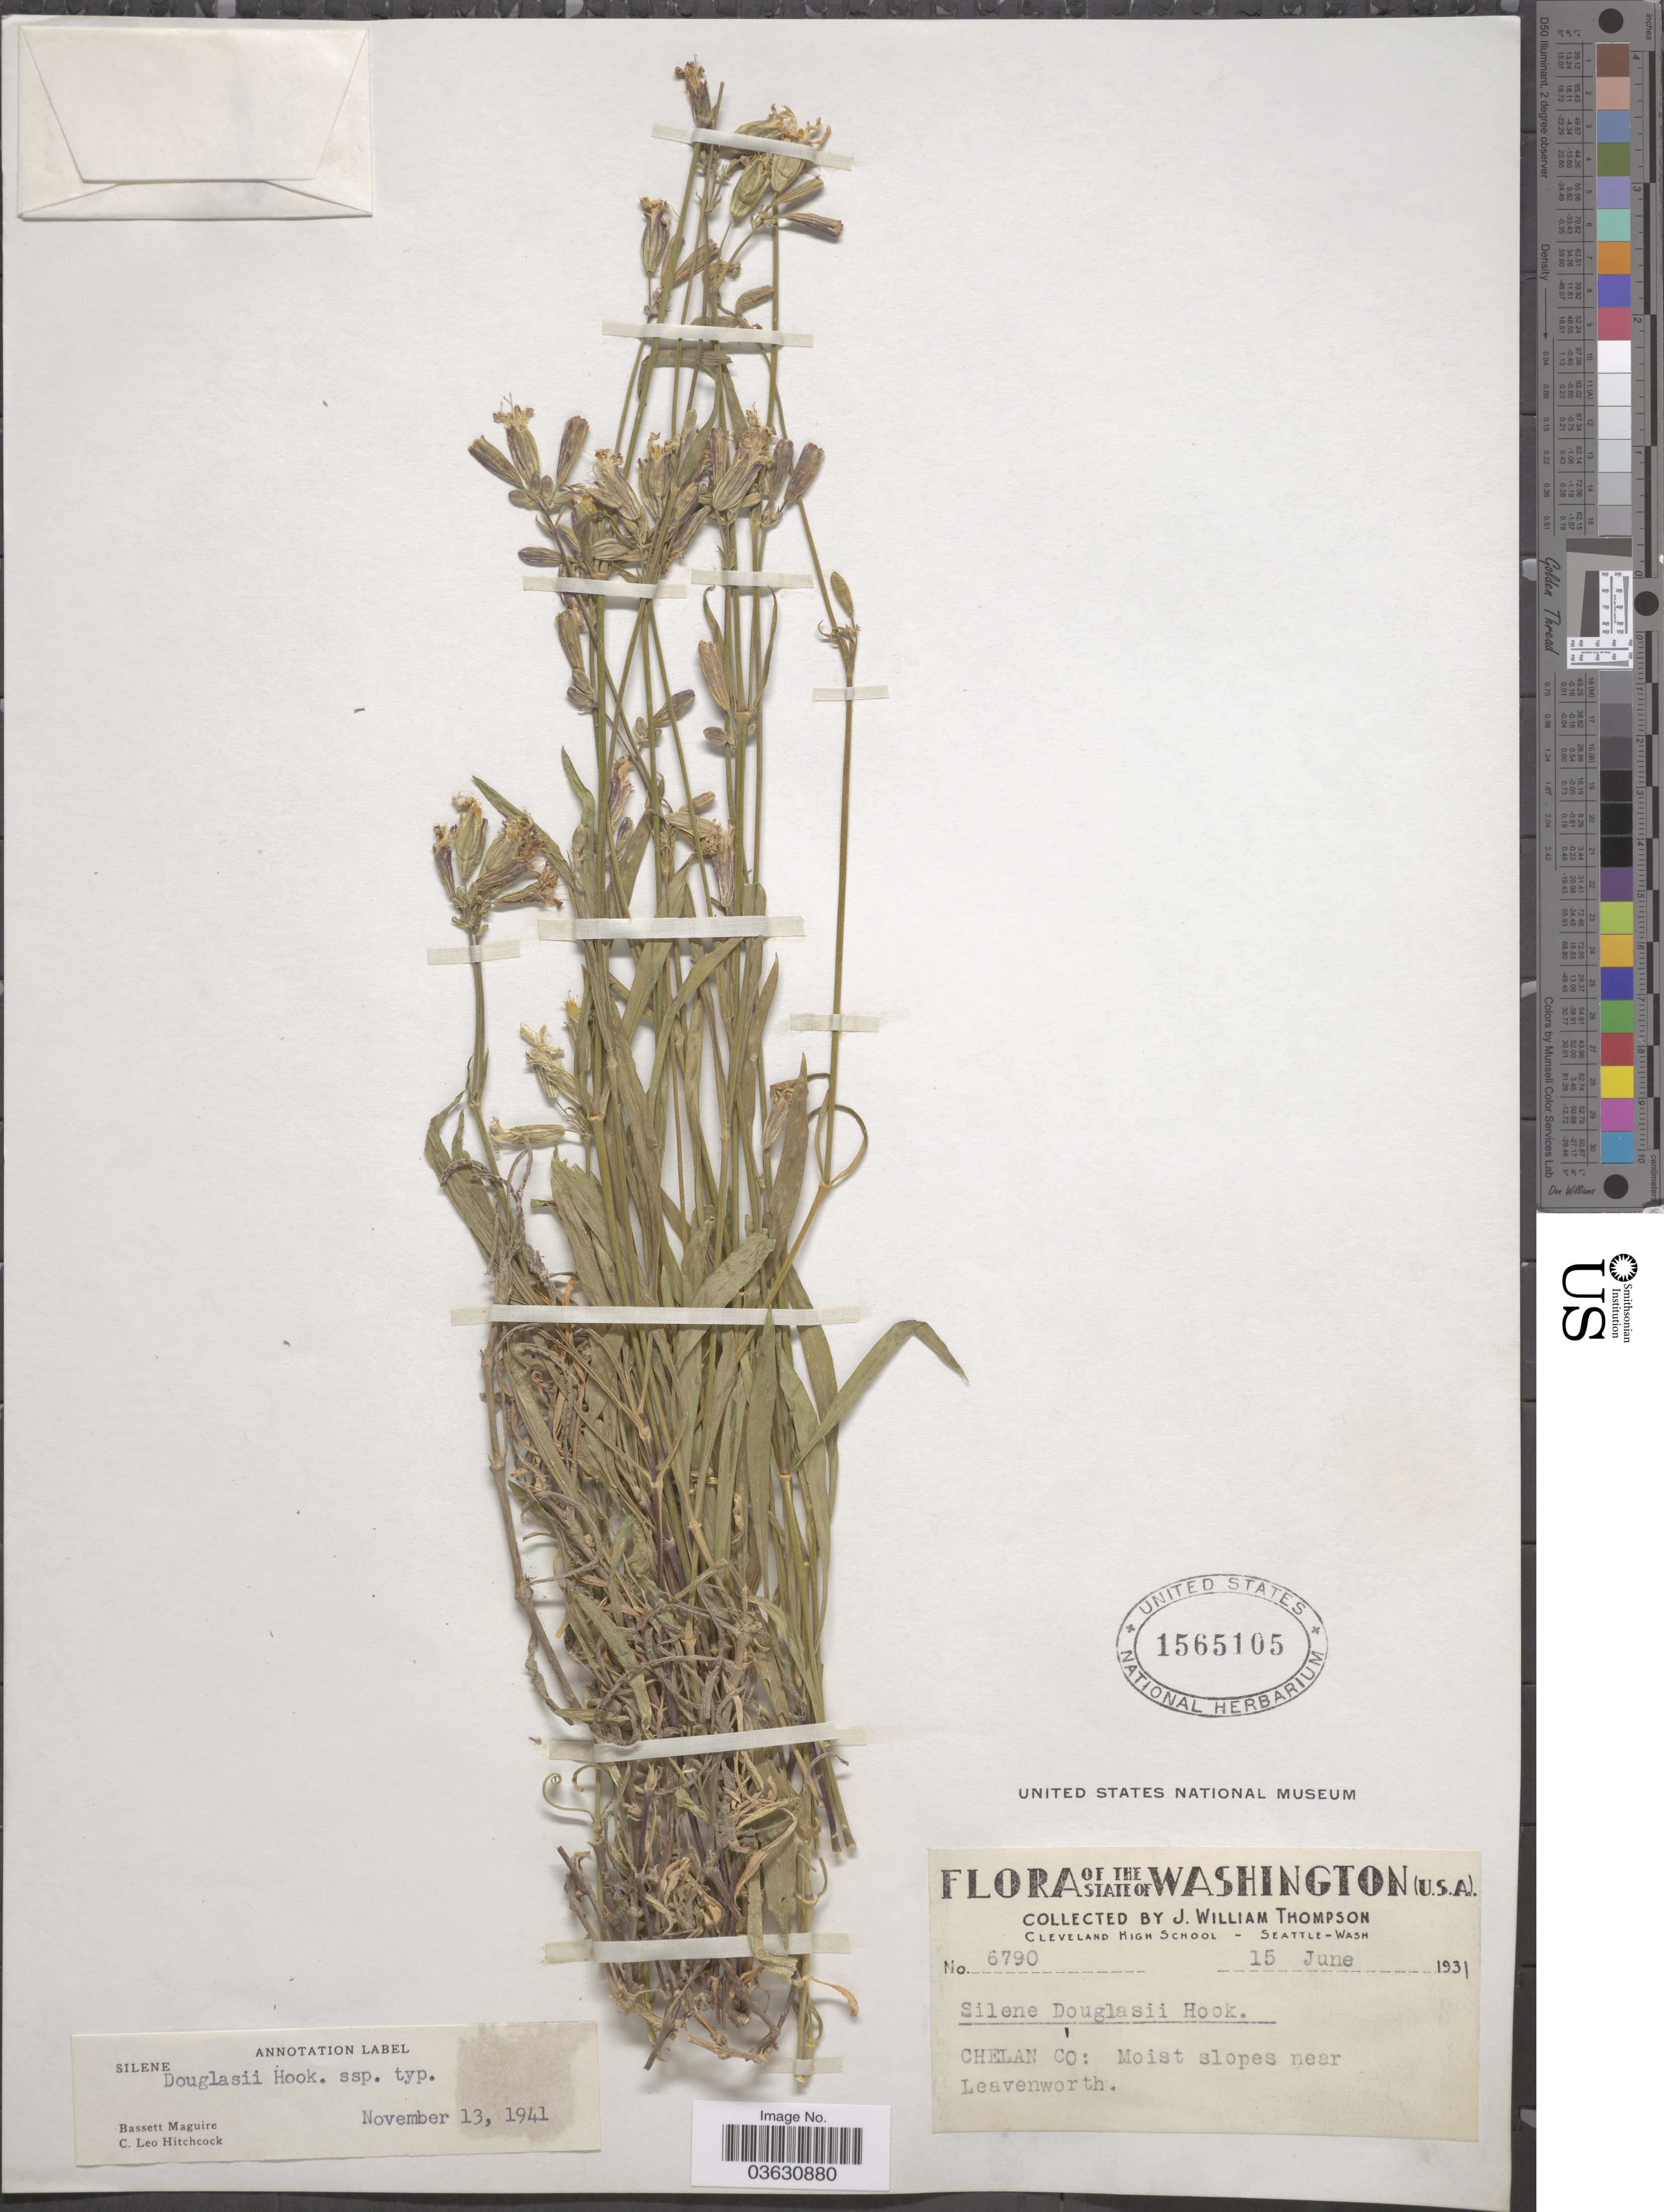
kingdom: Plantae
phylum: Tracheophyta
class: Magnoliopsida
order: Caryophyllales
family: Caryophyllaceae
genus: Silene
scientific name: Silene douglasii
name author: Hook.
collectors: J. W. Thompson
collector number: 6790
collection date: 1931-06-15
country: United States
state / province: Washington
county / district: Chelan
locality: Chelan Co: Moist slopes near Leavenworth.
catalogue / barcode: US 1565105